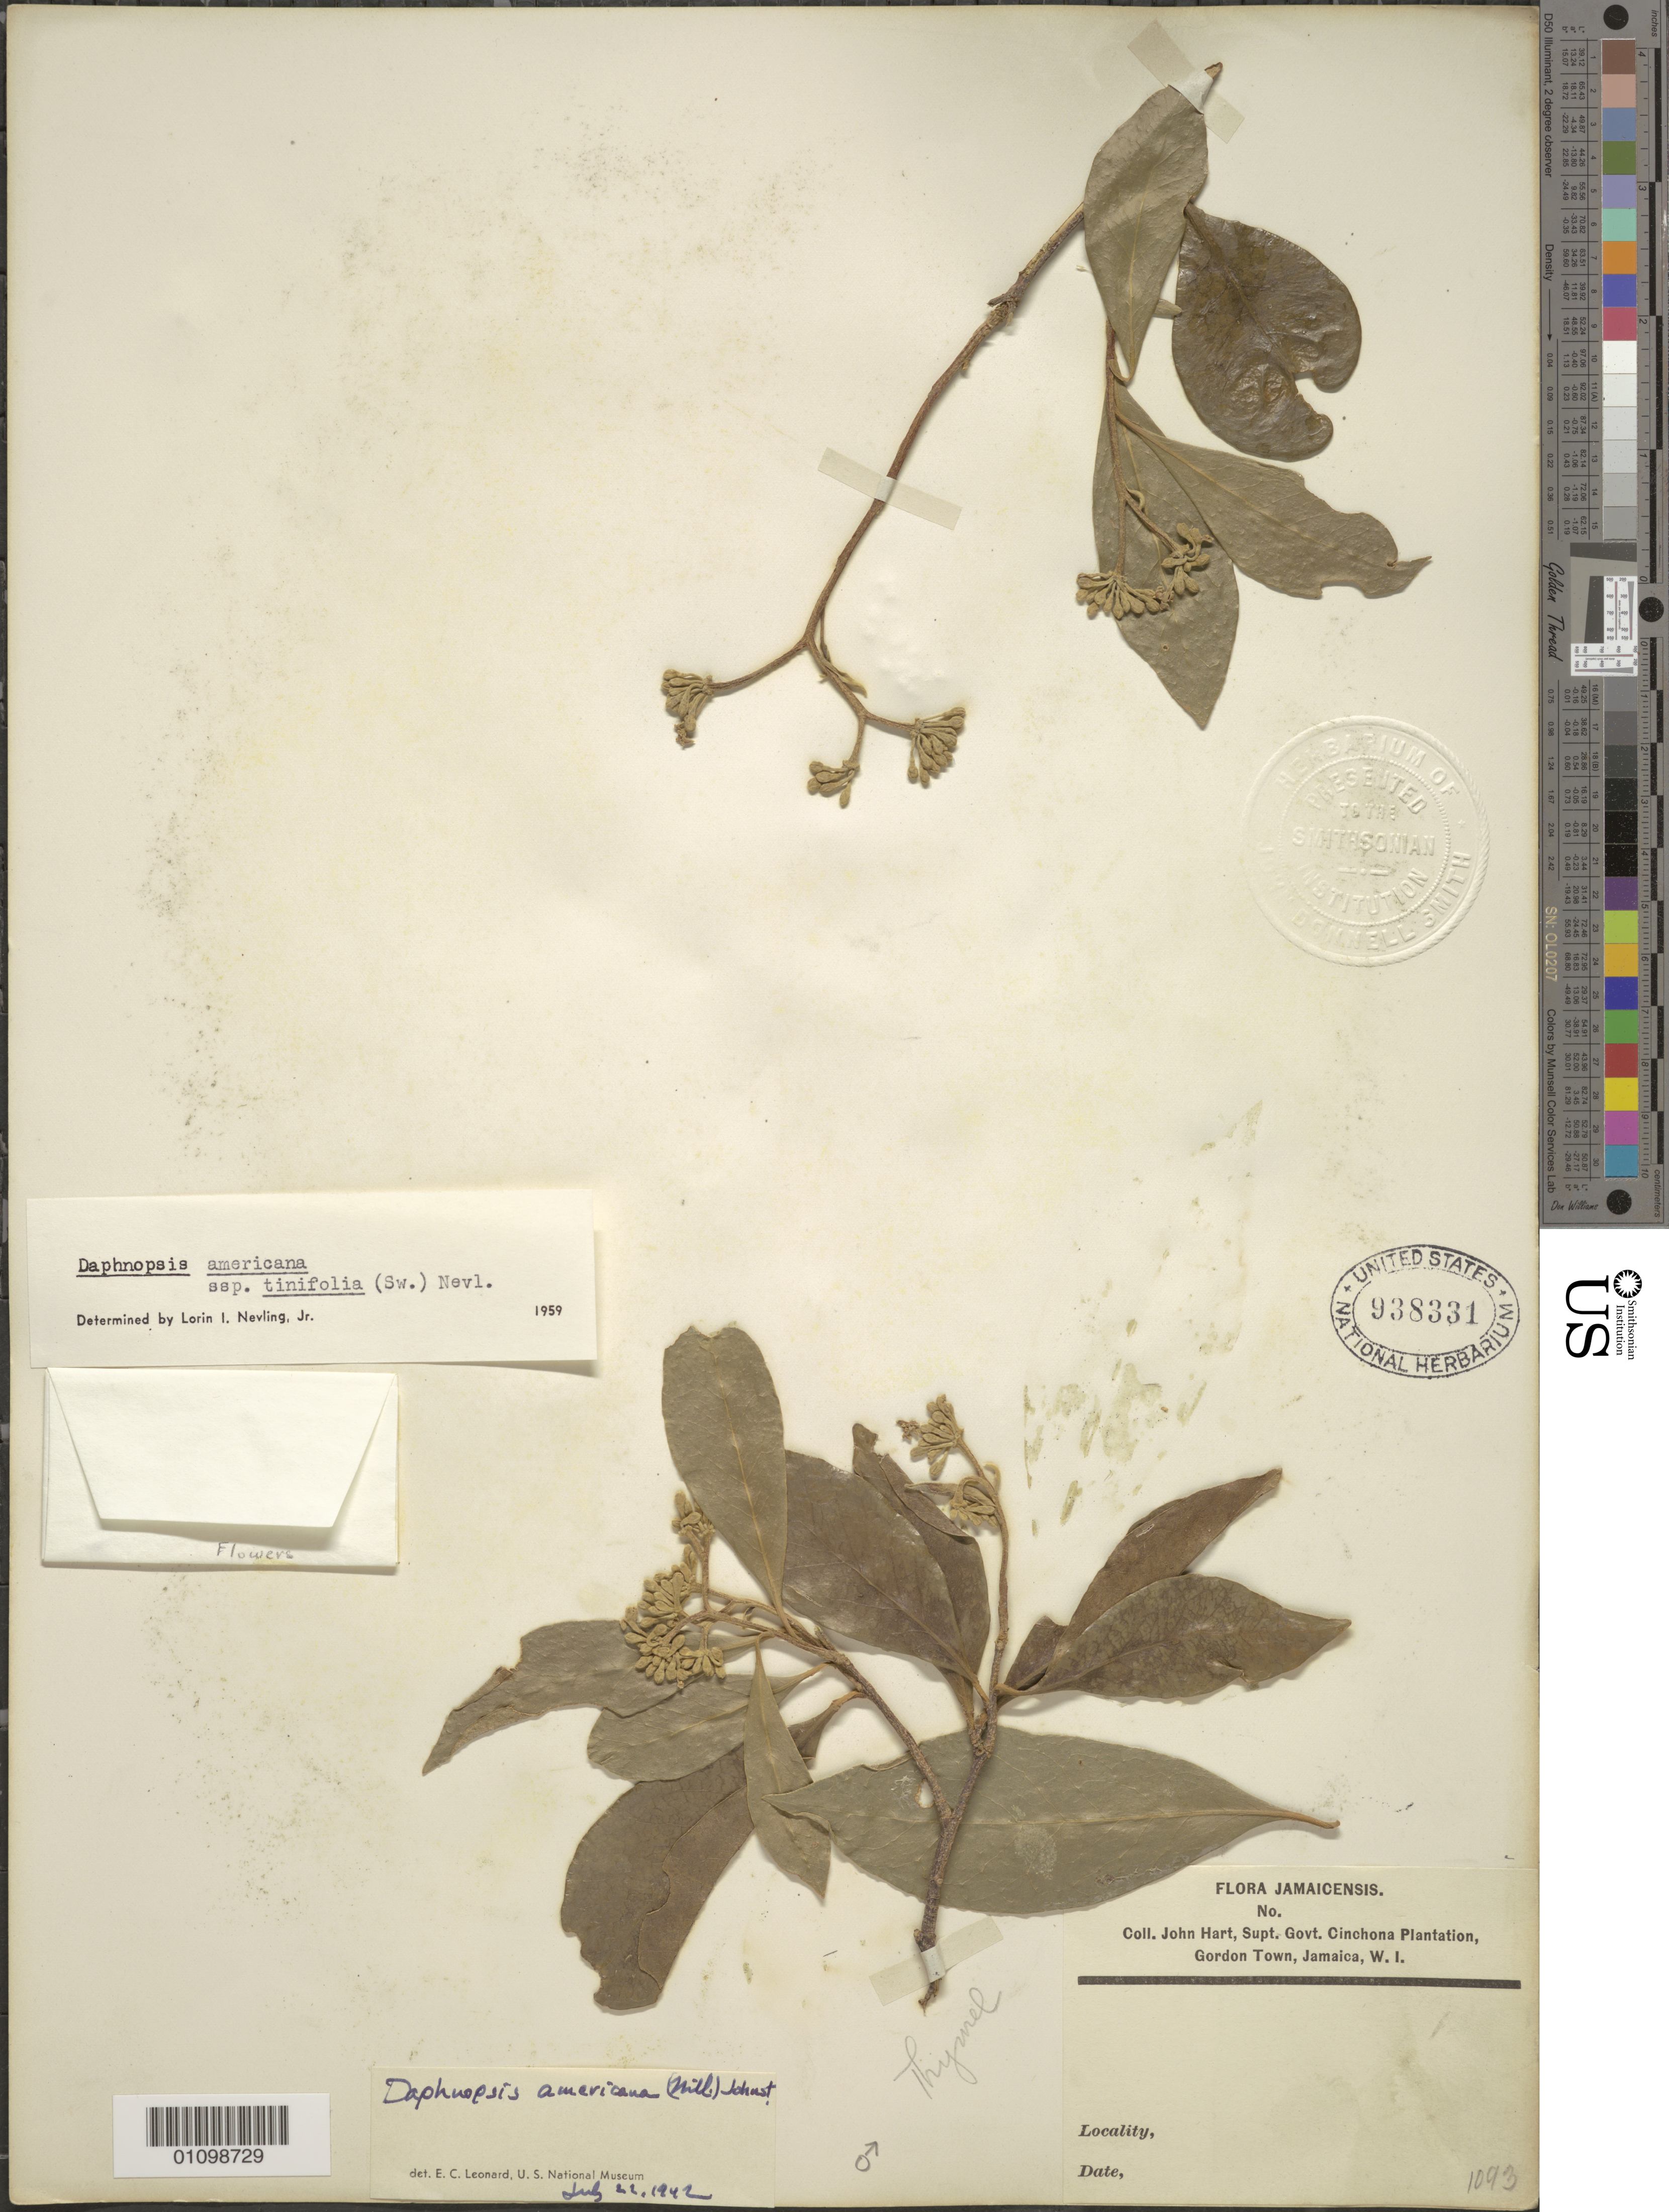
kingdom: Plantae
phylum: Tracheophyta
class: Magnoliopsida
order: Malvales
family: Thymelaeaceae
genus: Daphnopsis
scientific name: Daphnopsis americana subsp. tinifolia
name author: (Sw.) Nevling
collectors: J. Hart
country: Jamaica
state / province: Saint Andrew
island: Jamaica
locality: Supt. Govt. Cinchona Plantation, Gordon Town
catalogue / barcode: US 938331